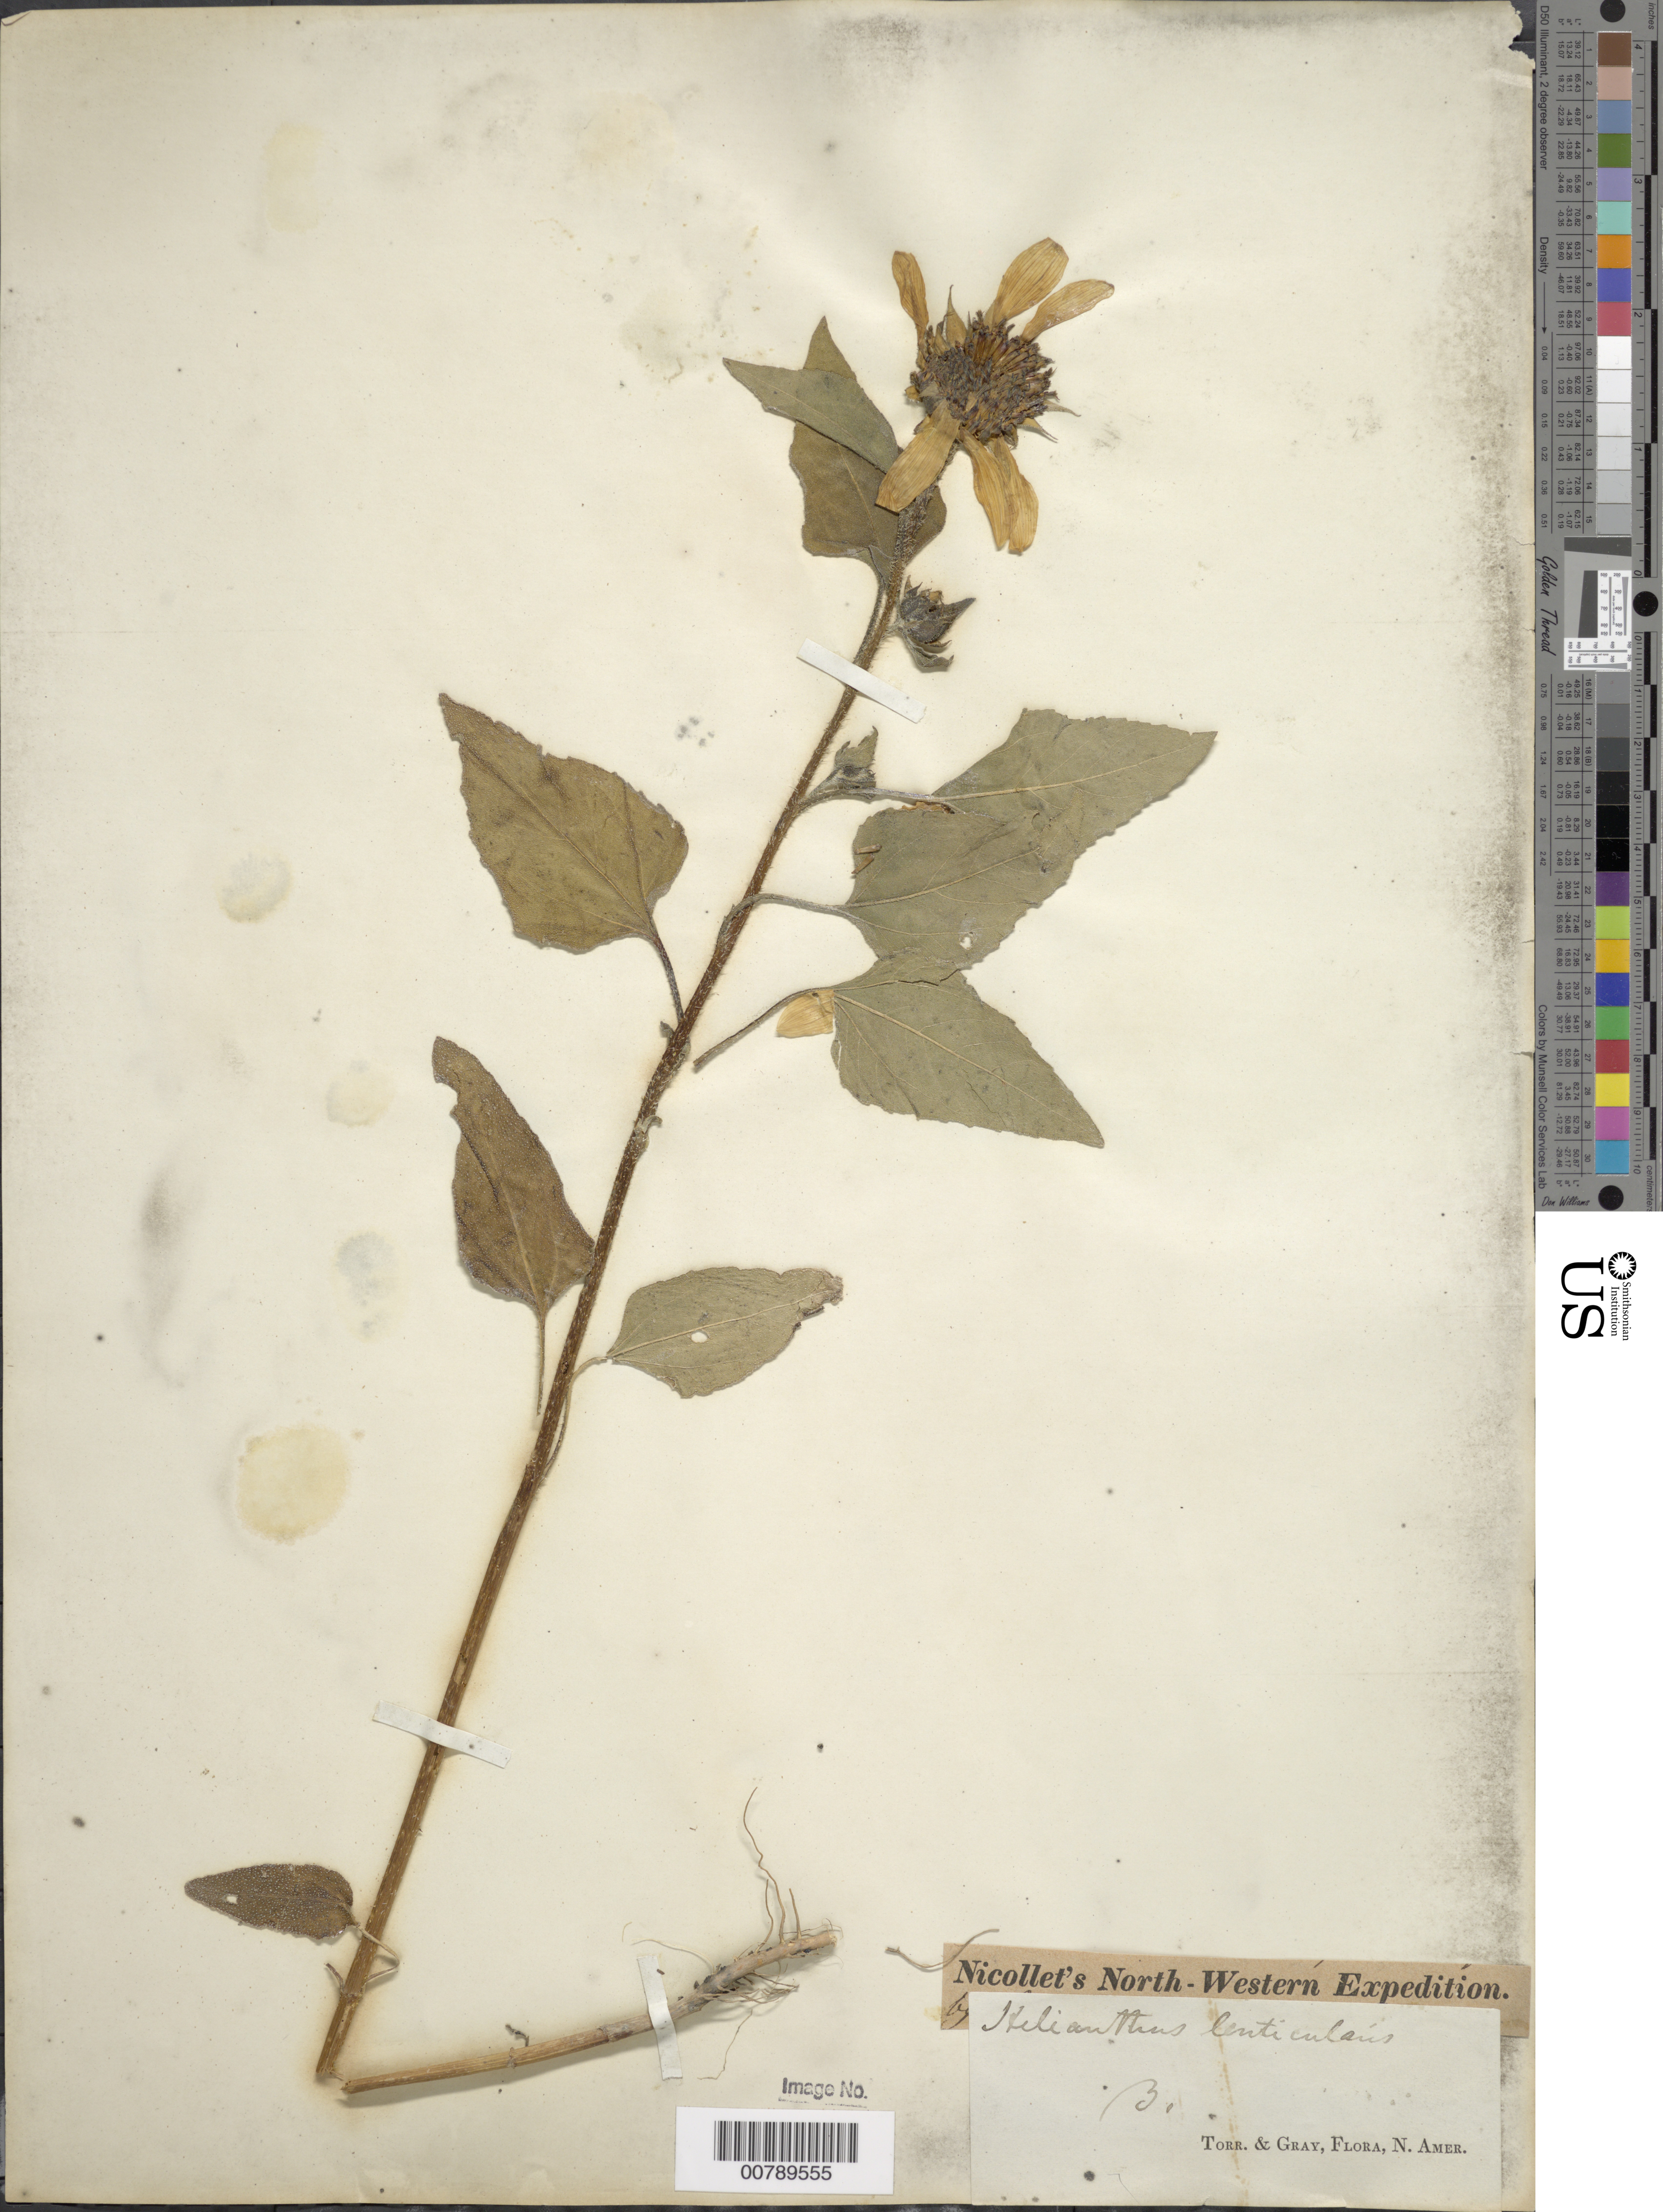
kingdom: Plantae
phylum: Tracheophyta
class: Magnoliopsida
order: Asterales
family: Asteraceae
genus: Helianthus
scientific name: Helianthus annuus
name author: L.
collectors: C. A. Geyer & -- Gray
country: United States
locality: N. Amer. Nicollet's North-Western